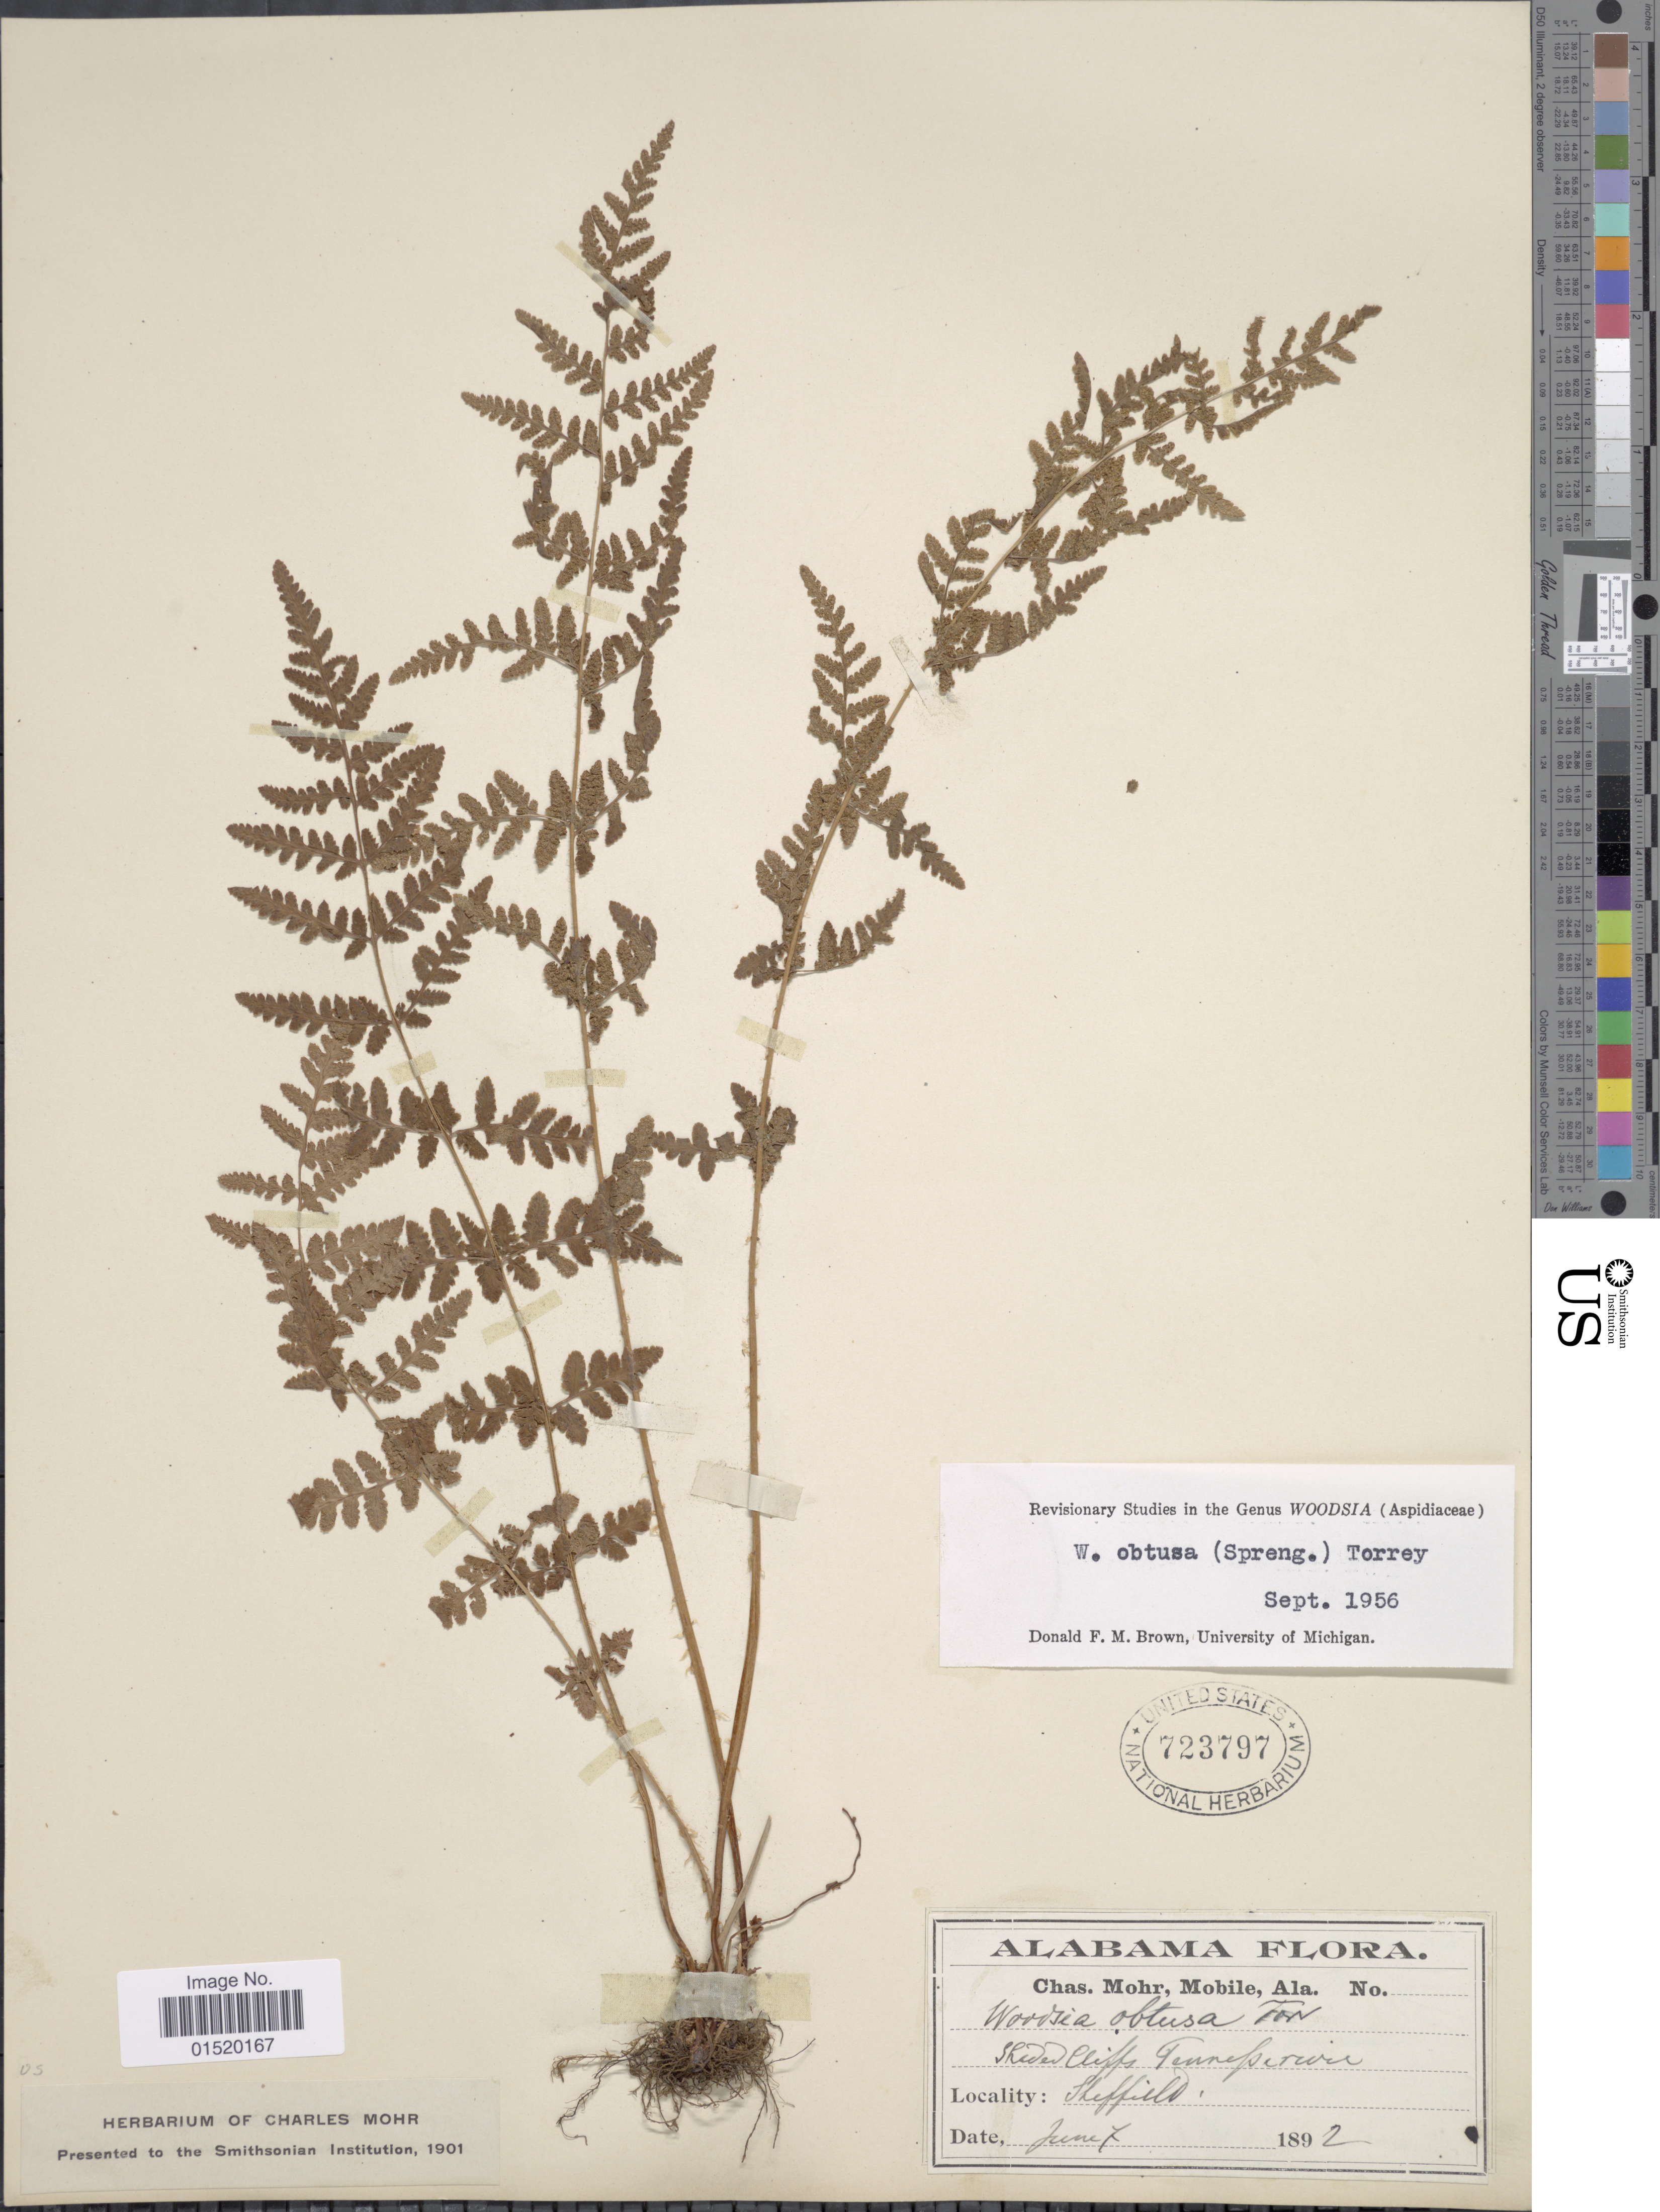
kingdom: Plantae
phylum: Tracheophyta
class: Polypodiopsida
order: Polypodiales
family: Woodsiaceae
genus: Woodsia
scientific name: Woodsia obtusa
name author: (Spreng.) Torr.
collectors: C. T. Mohr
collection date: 1892-06-07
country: United States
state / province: Alabama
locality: Shaded Cliffs Tennessee river Sheffield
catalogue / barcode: US 723797